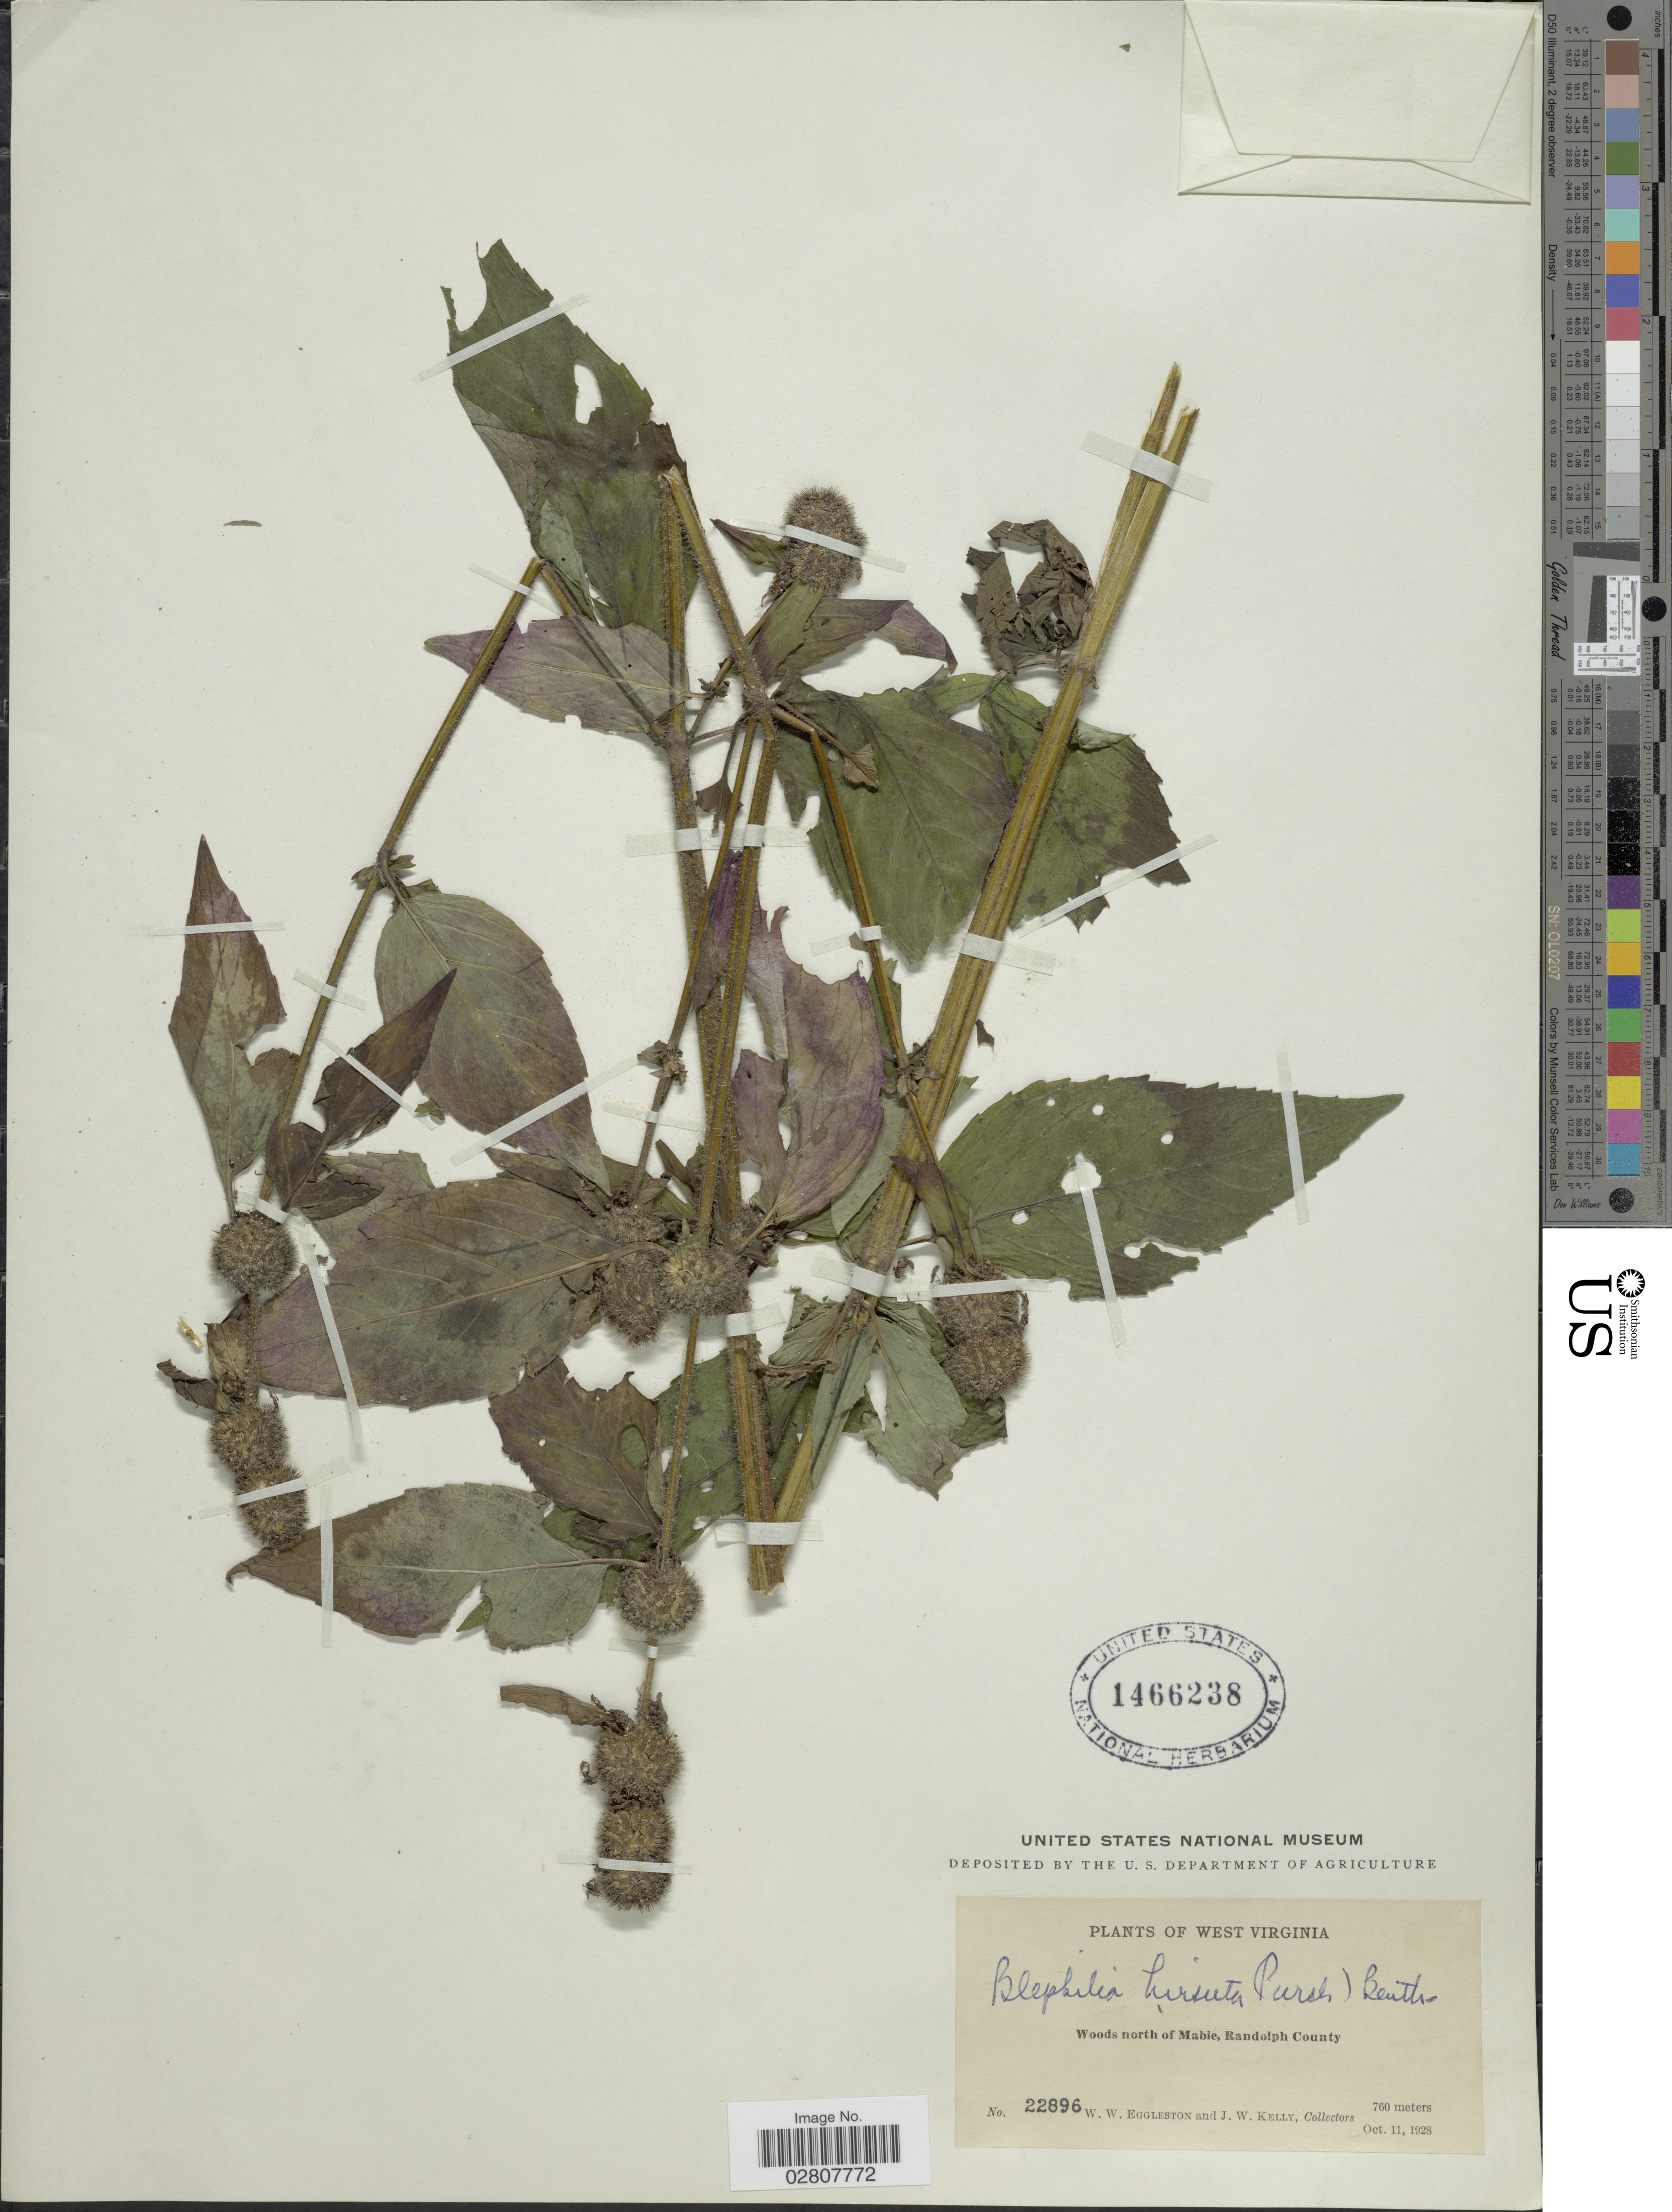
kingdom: Plantae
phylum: Tracheophyta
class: Magnoliopsida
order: Lamiales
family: Lamiaceae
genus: Blephilia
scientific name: Blephilia hirsuta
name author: (Pursh) Benth.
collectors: W. W. Eggleston & J. Kelly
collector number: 22896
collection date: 1928-10-11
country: United States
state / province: West Virginia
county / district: Randolph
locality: Woods north of Mabie.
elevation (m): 760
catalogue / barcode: US 1466238